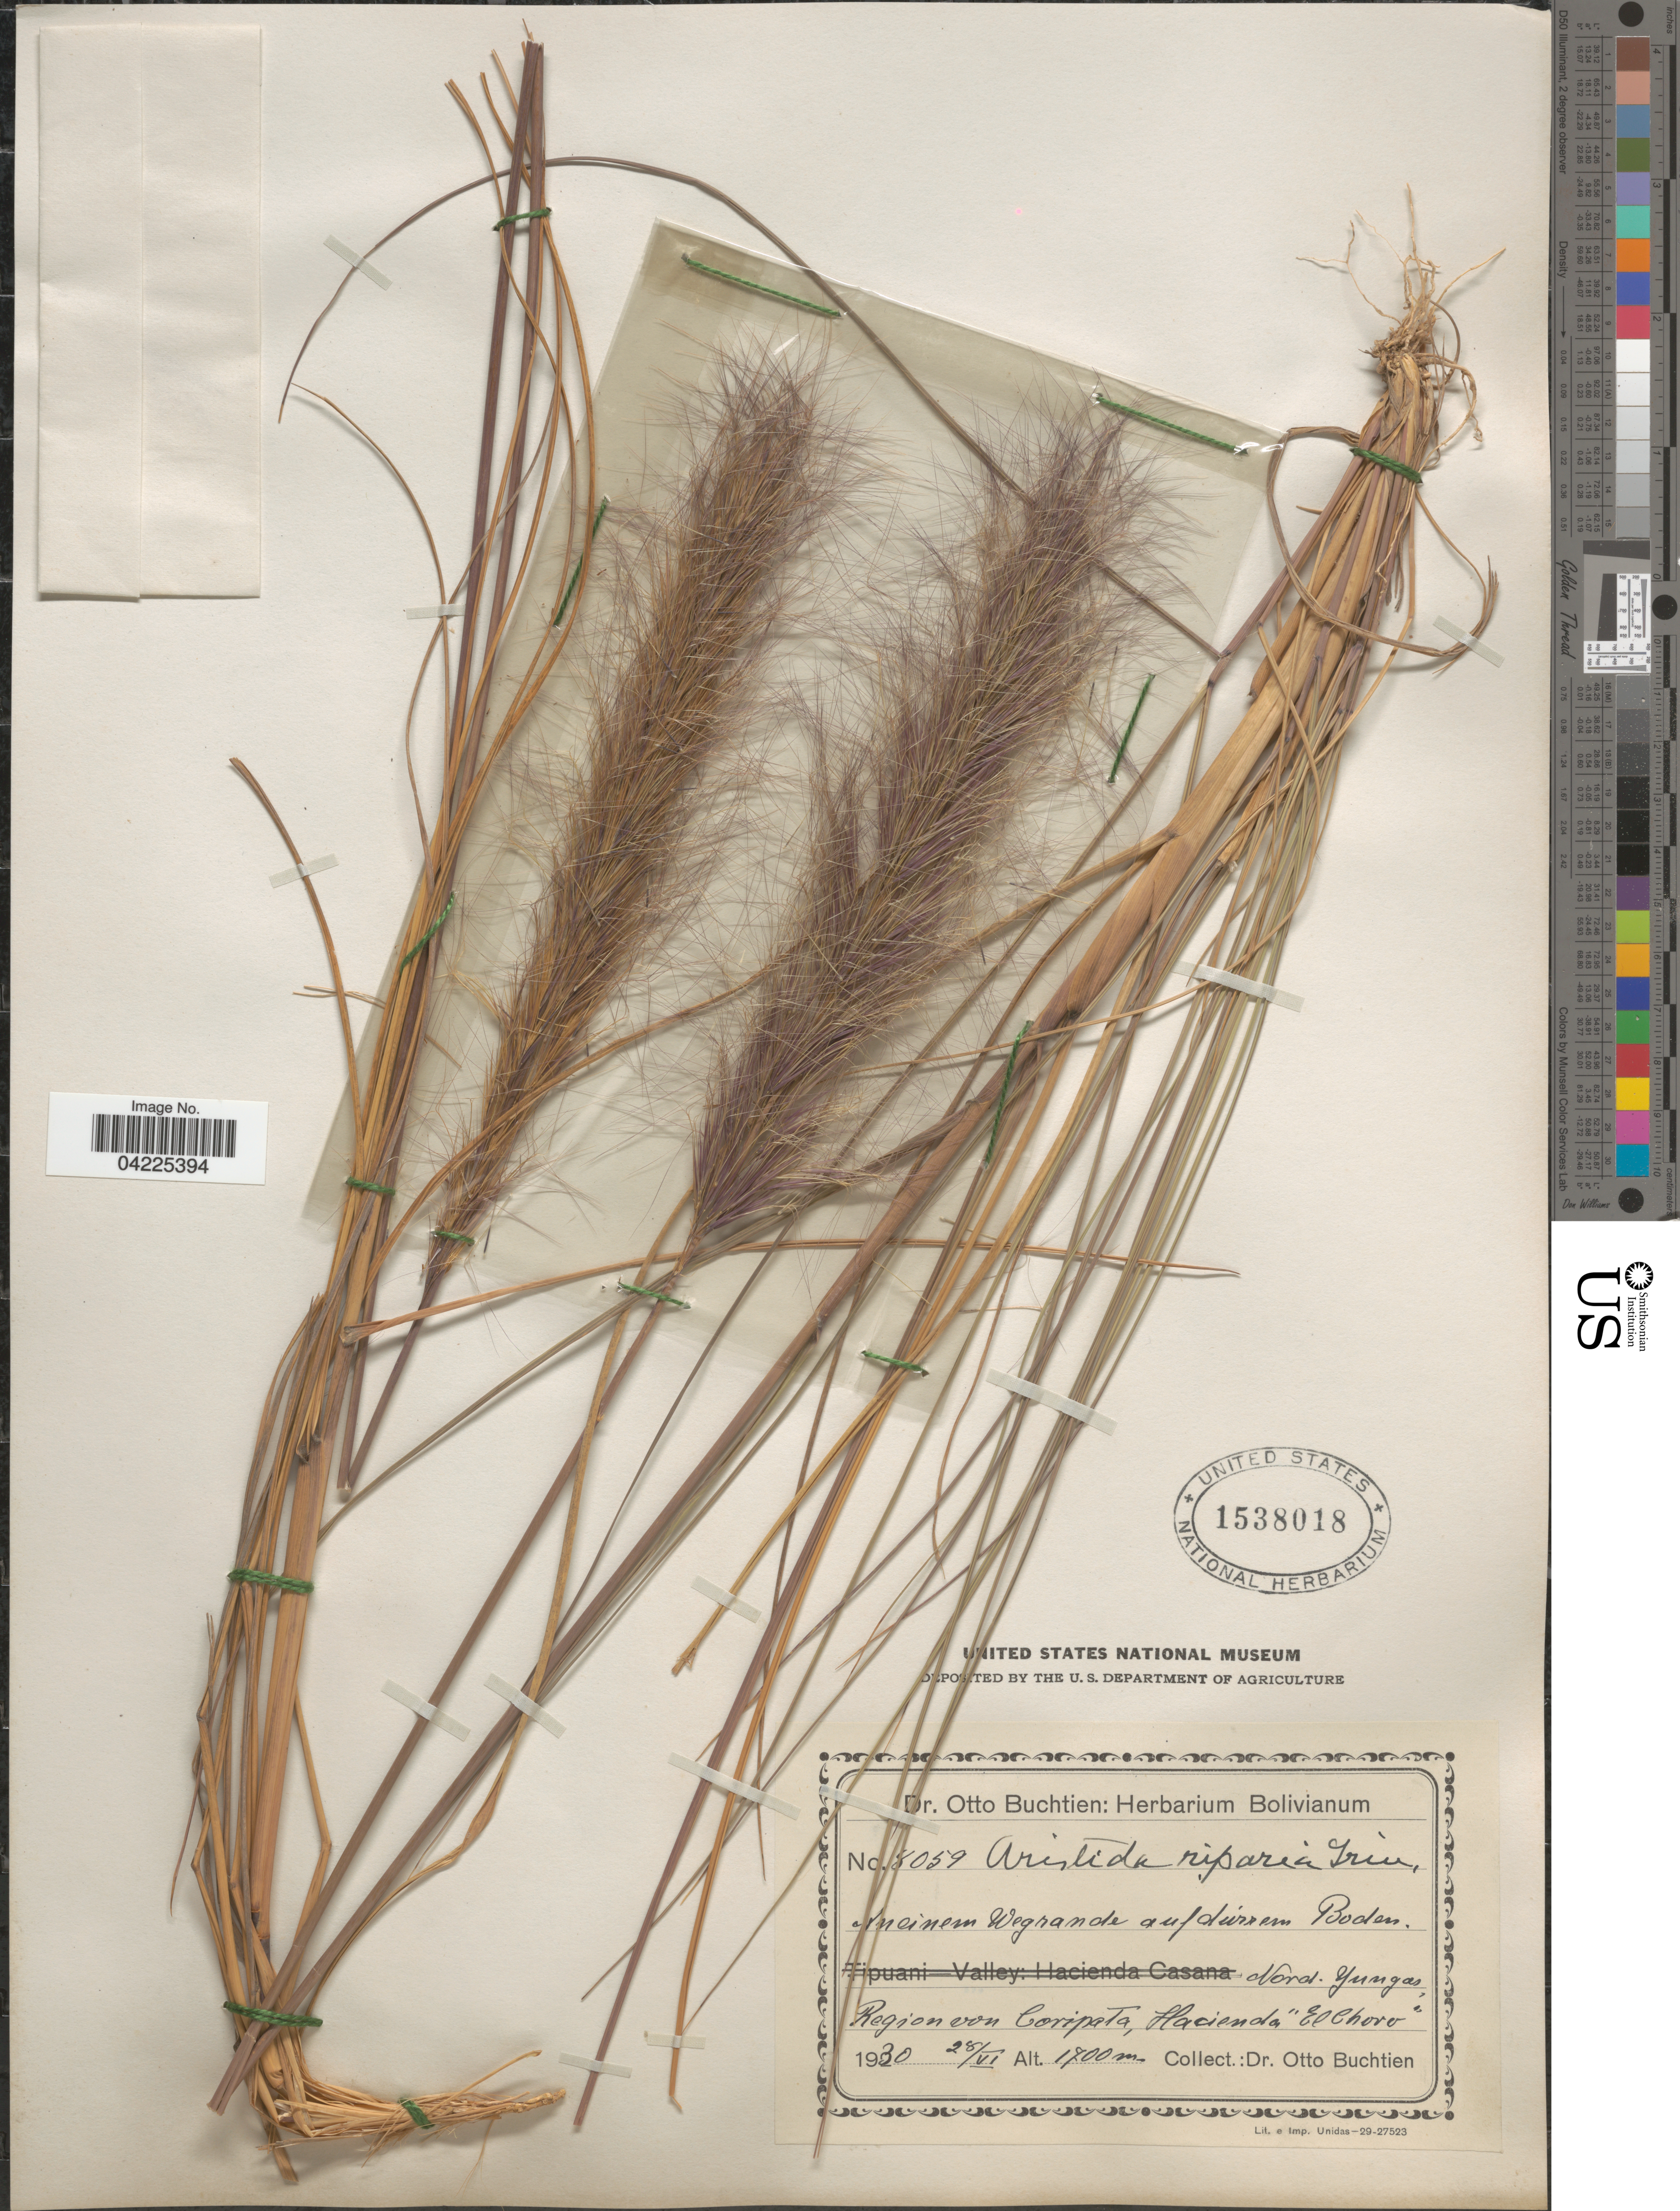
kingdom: Plantae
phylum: Tracheophyta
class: Liliopsida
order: Poales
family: Poaceae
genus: Aristida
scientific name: Aristida riparia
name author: Trin.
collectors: O. Buchtien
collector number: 8059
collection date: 1930-06-28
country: Bolivia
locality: An einem Wegrande auf durrem Boden. Nord Yungas. Region von Coripata, Hacienda "El Choro".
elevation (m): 1700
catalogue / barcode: US 1538018